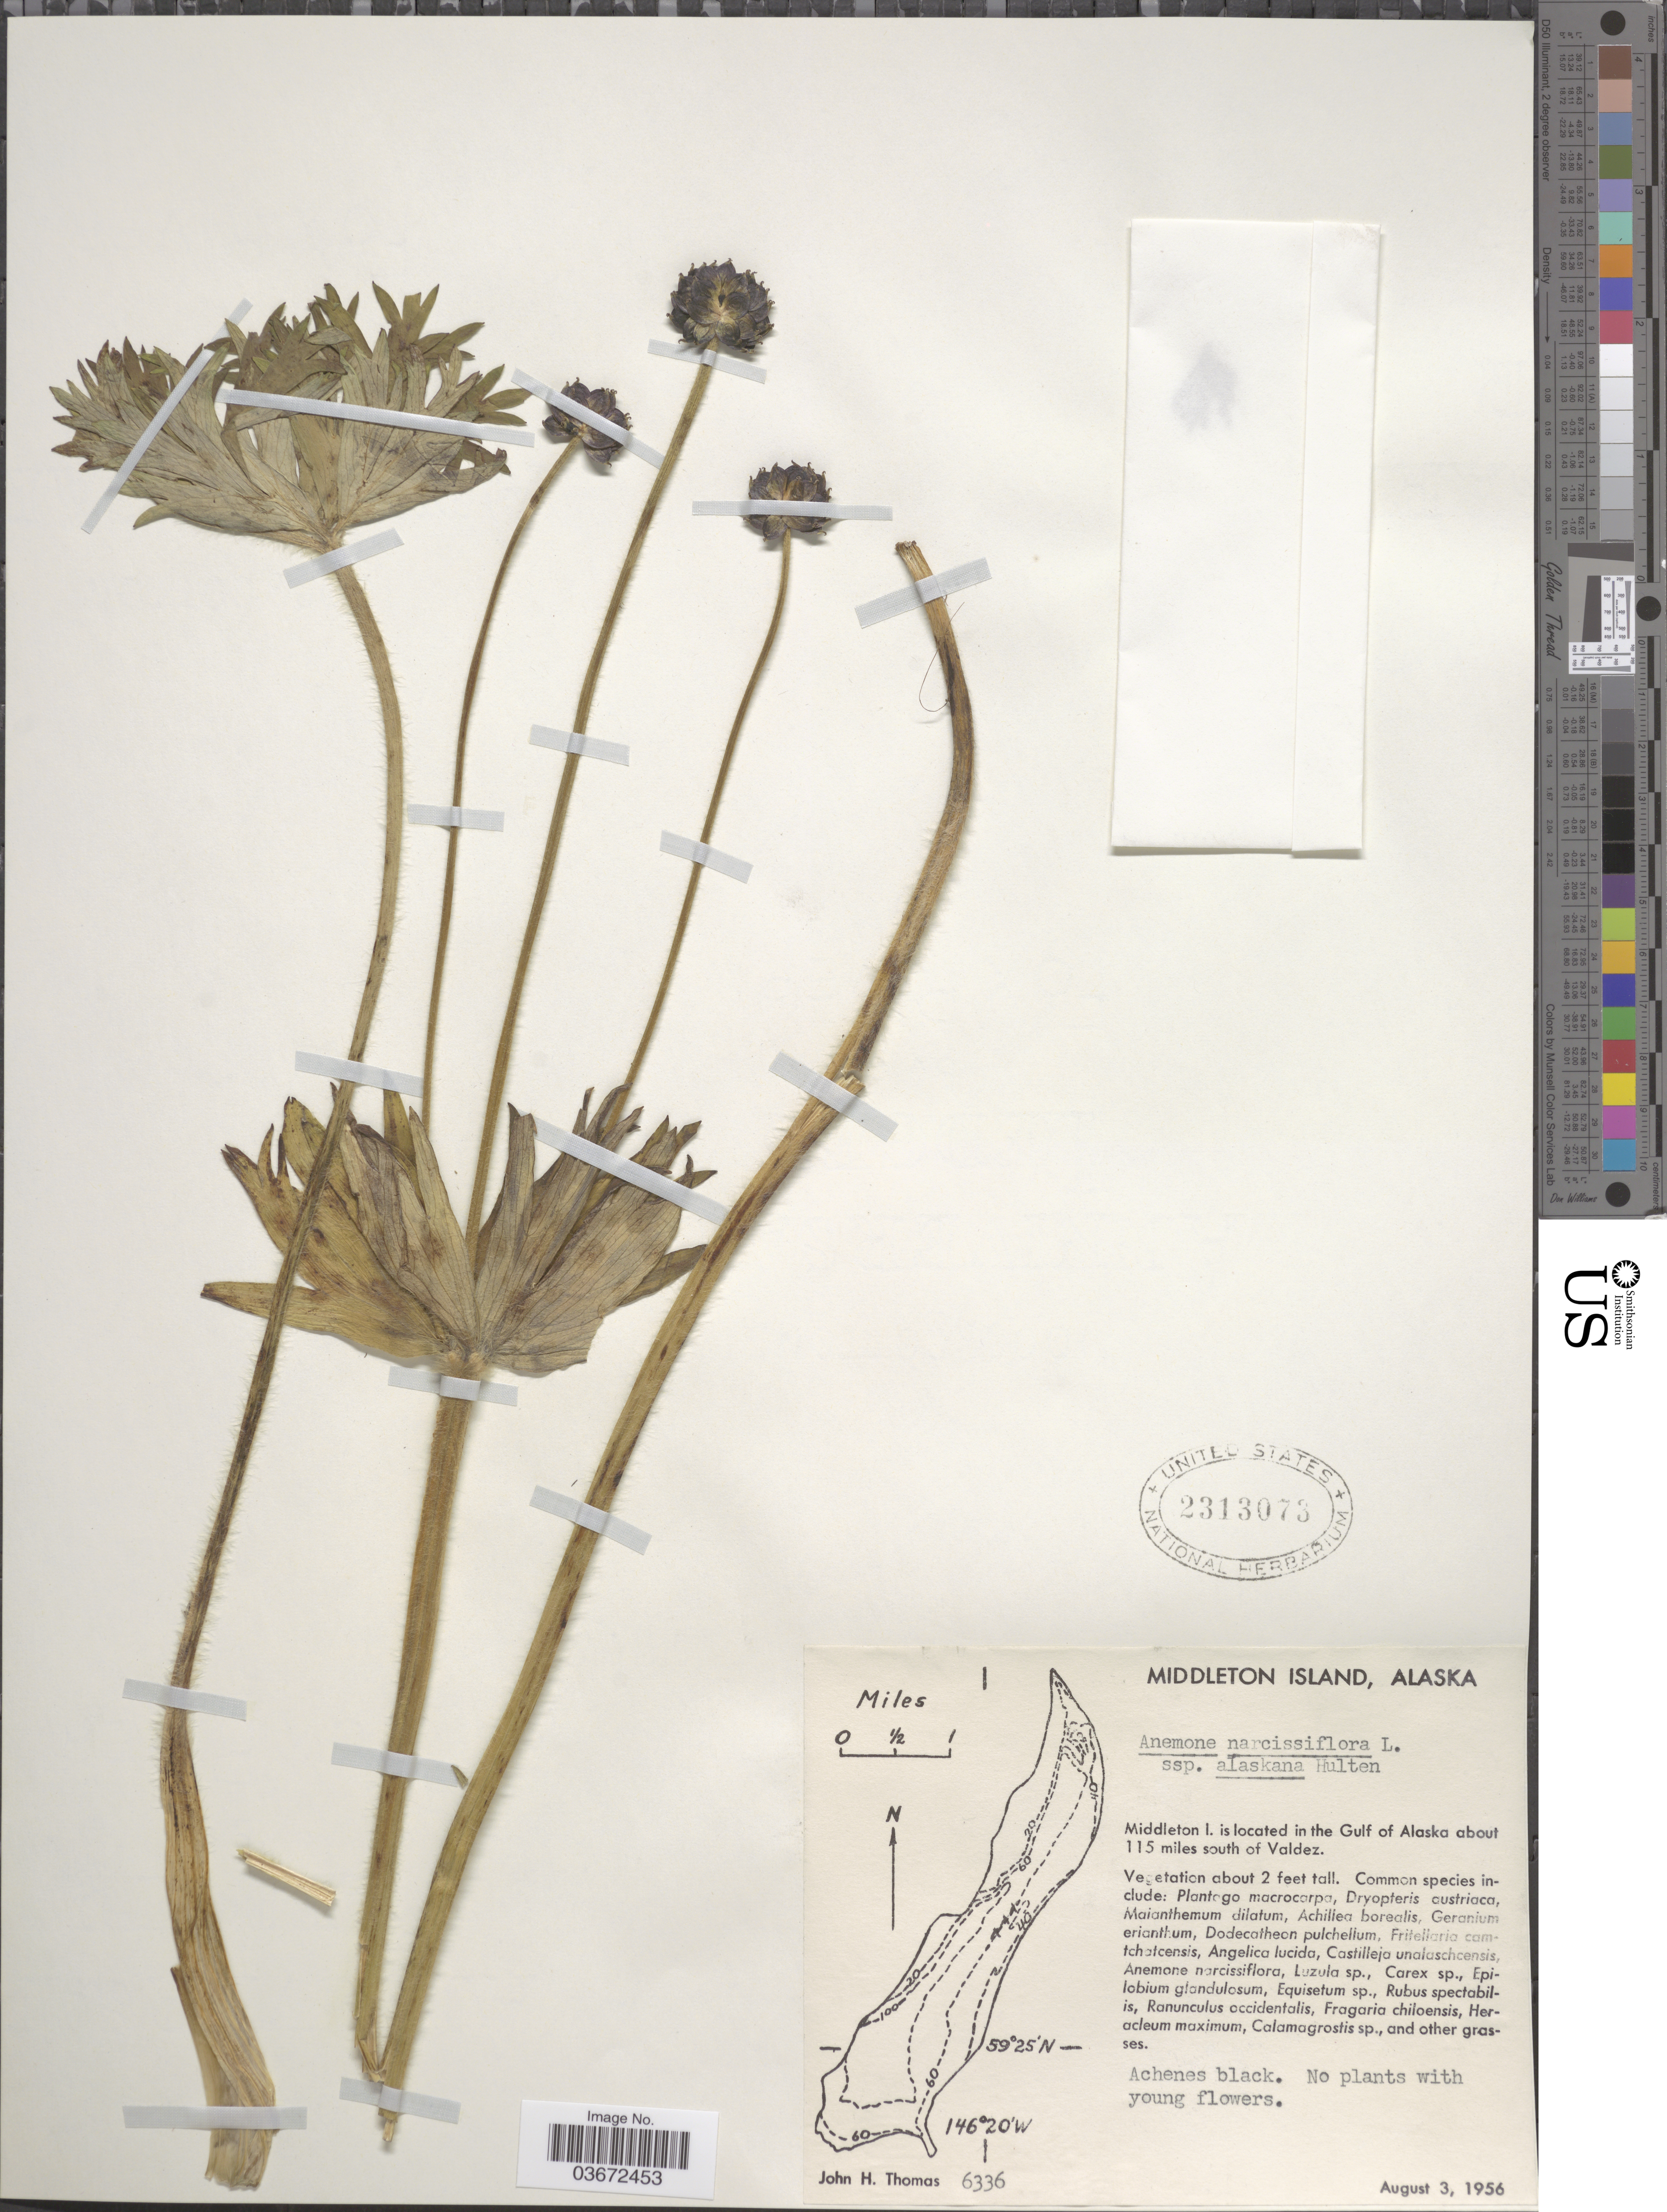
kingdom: Plantae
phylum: Tracheophyta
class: Magnoliopsida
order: Ranunculales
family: Ranunculaceae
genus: Anemone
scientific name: Anemone narcissiflora var. alaskana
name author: (Hultén) B. Boivin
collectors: J. H. Thomas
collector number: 6336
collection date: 1956-08-03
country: United States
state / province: Alaska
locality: Middleton Island. Middleton I. is located in the Gulf of Alaska about 115 miles south of Valdez.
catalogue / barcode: US 2313073